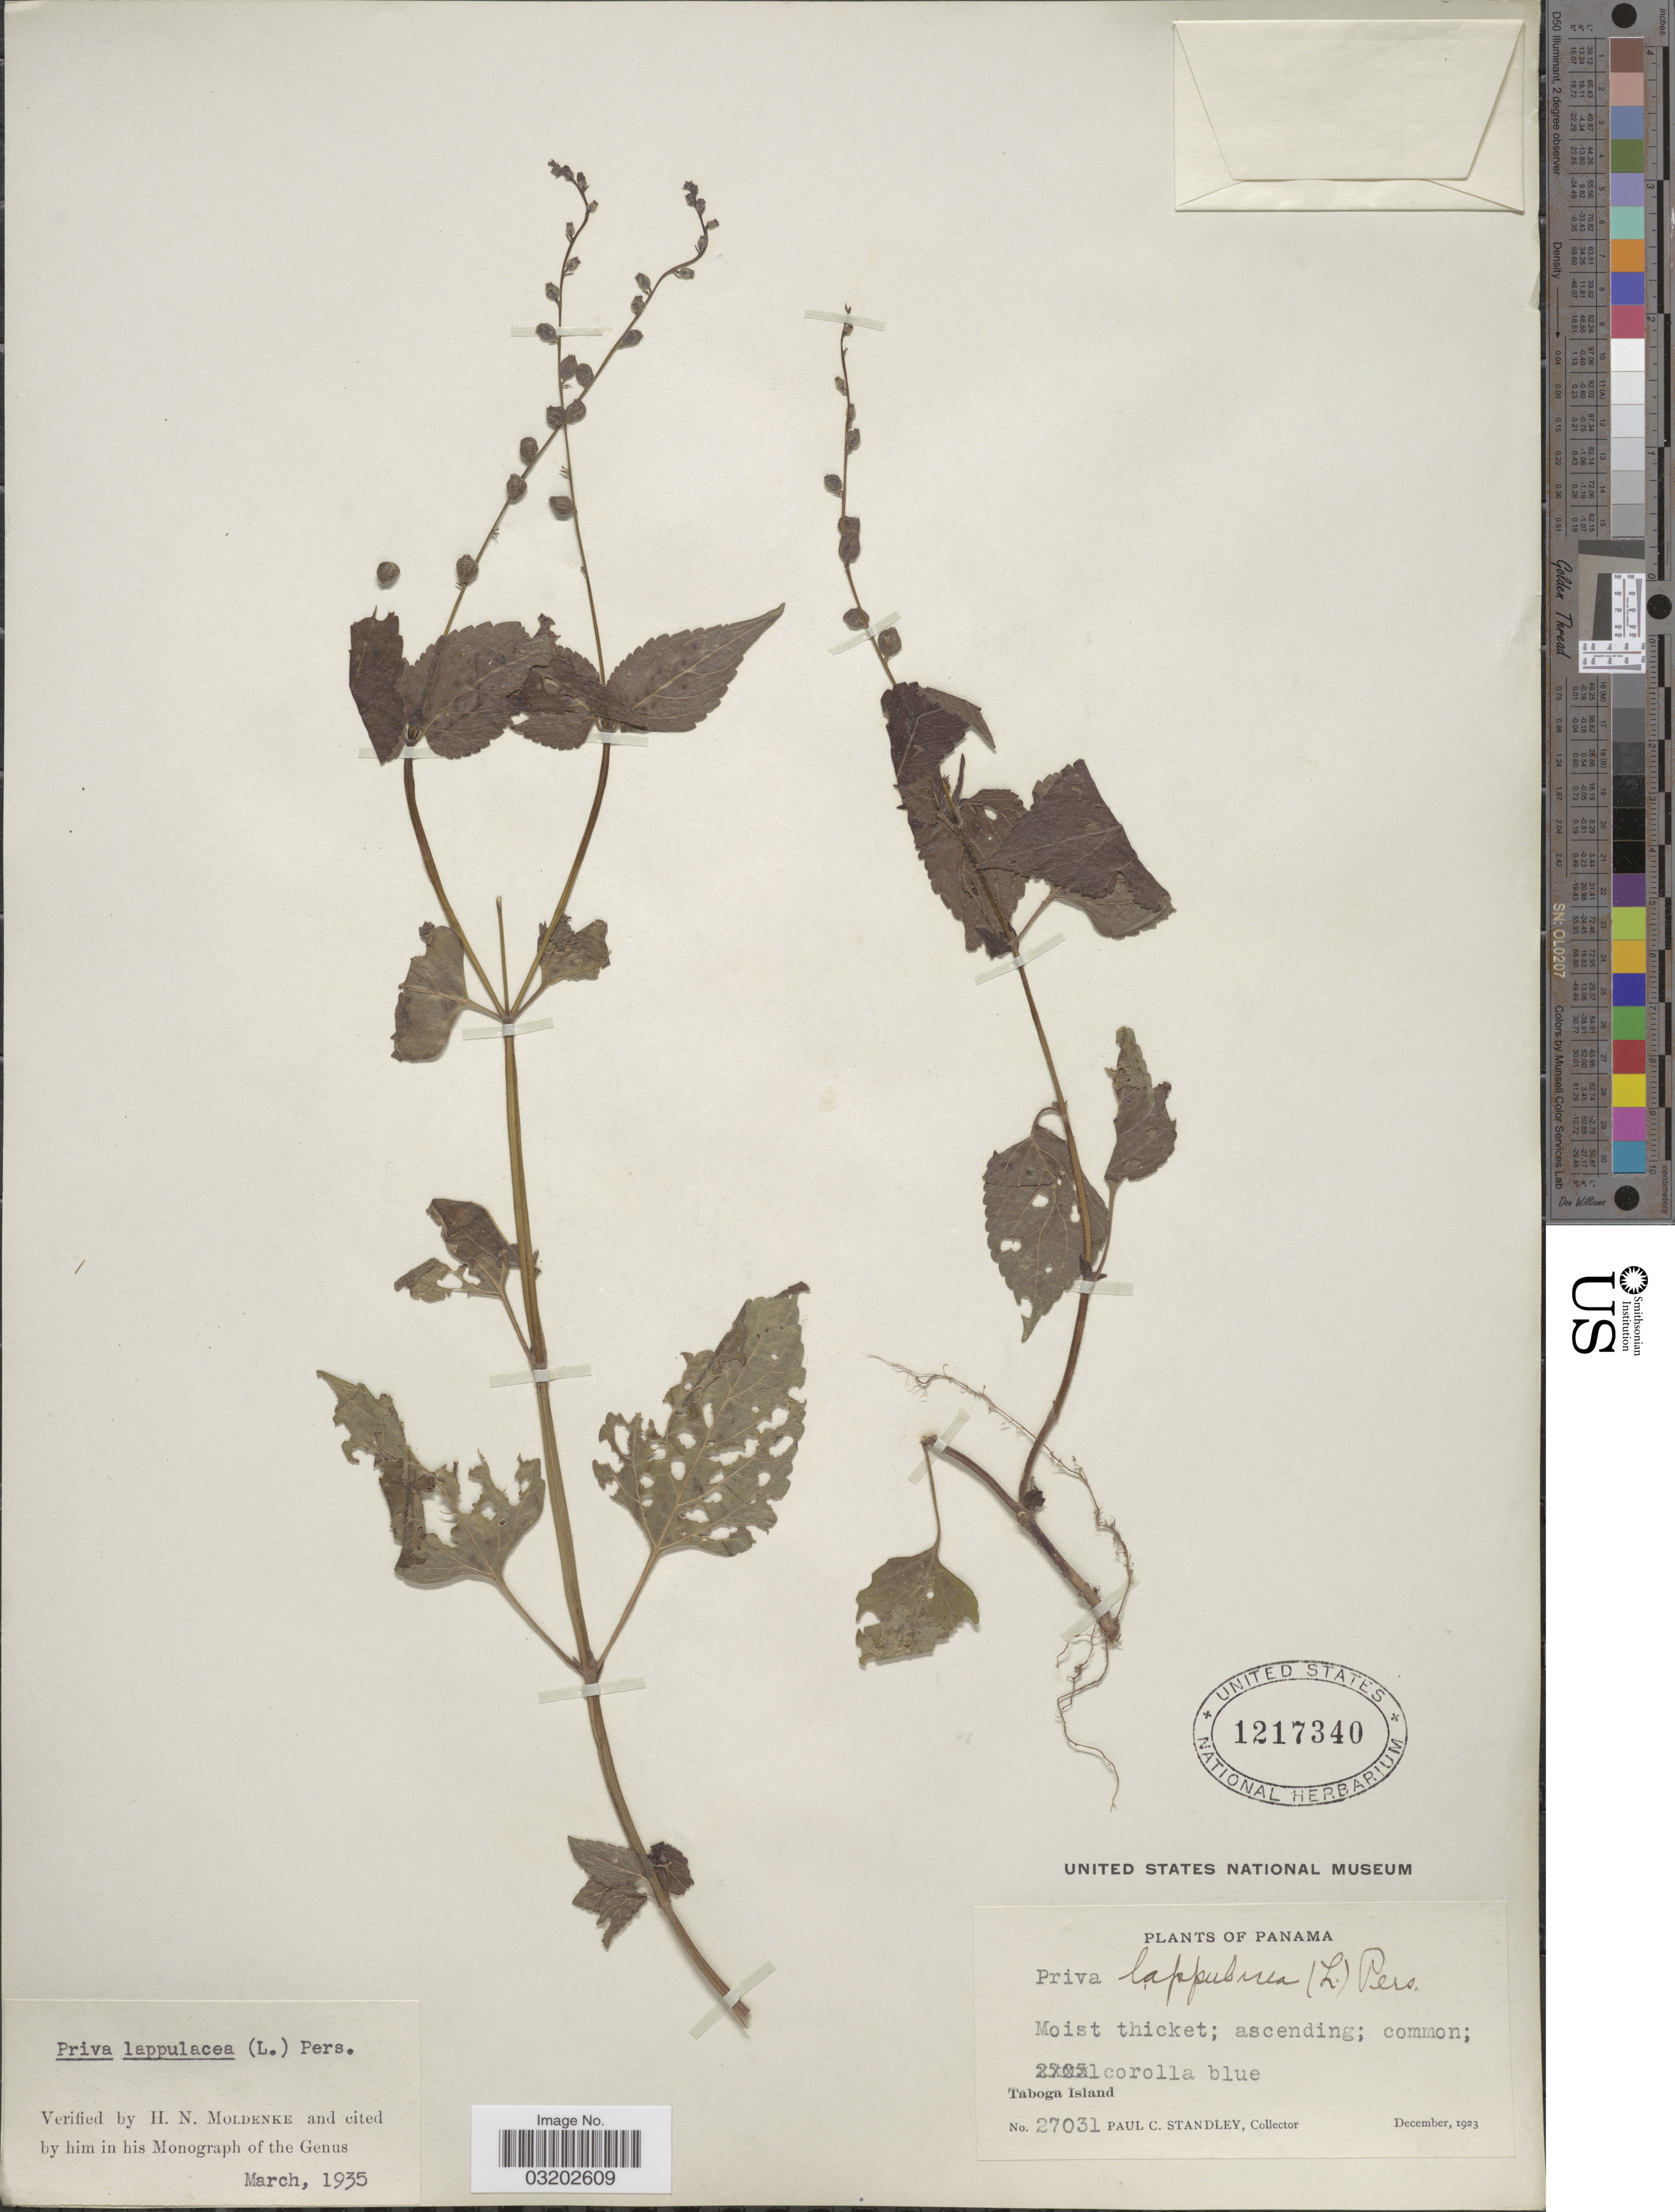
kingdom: Plantae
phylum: Tracheophyta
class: Magnoliopsida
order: Lamiales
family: Verbenaceae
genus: Priva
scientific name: Priva lappulacea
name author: (L.) Pers.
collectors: P. C. Standley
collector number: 27031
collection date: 1923-12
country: Panama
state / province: Panamá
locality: Taboga Island.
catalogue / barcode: US 1217340